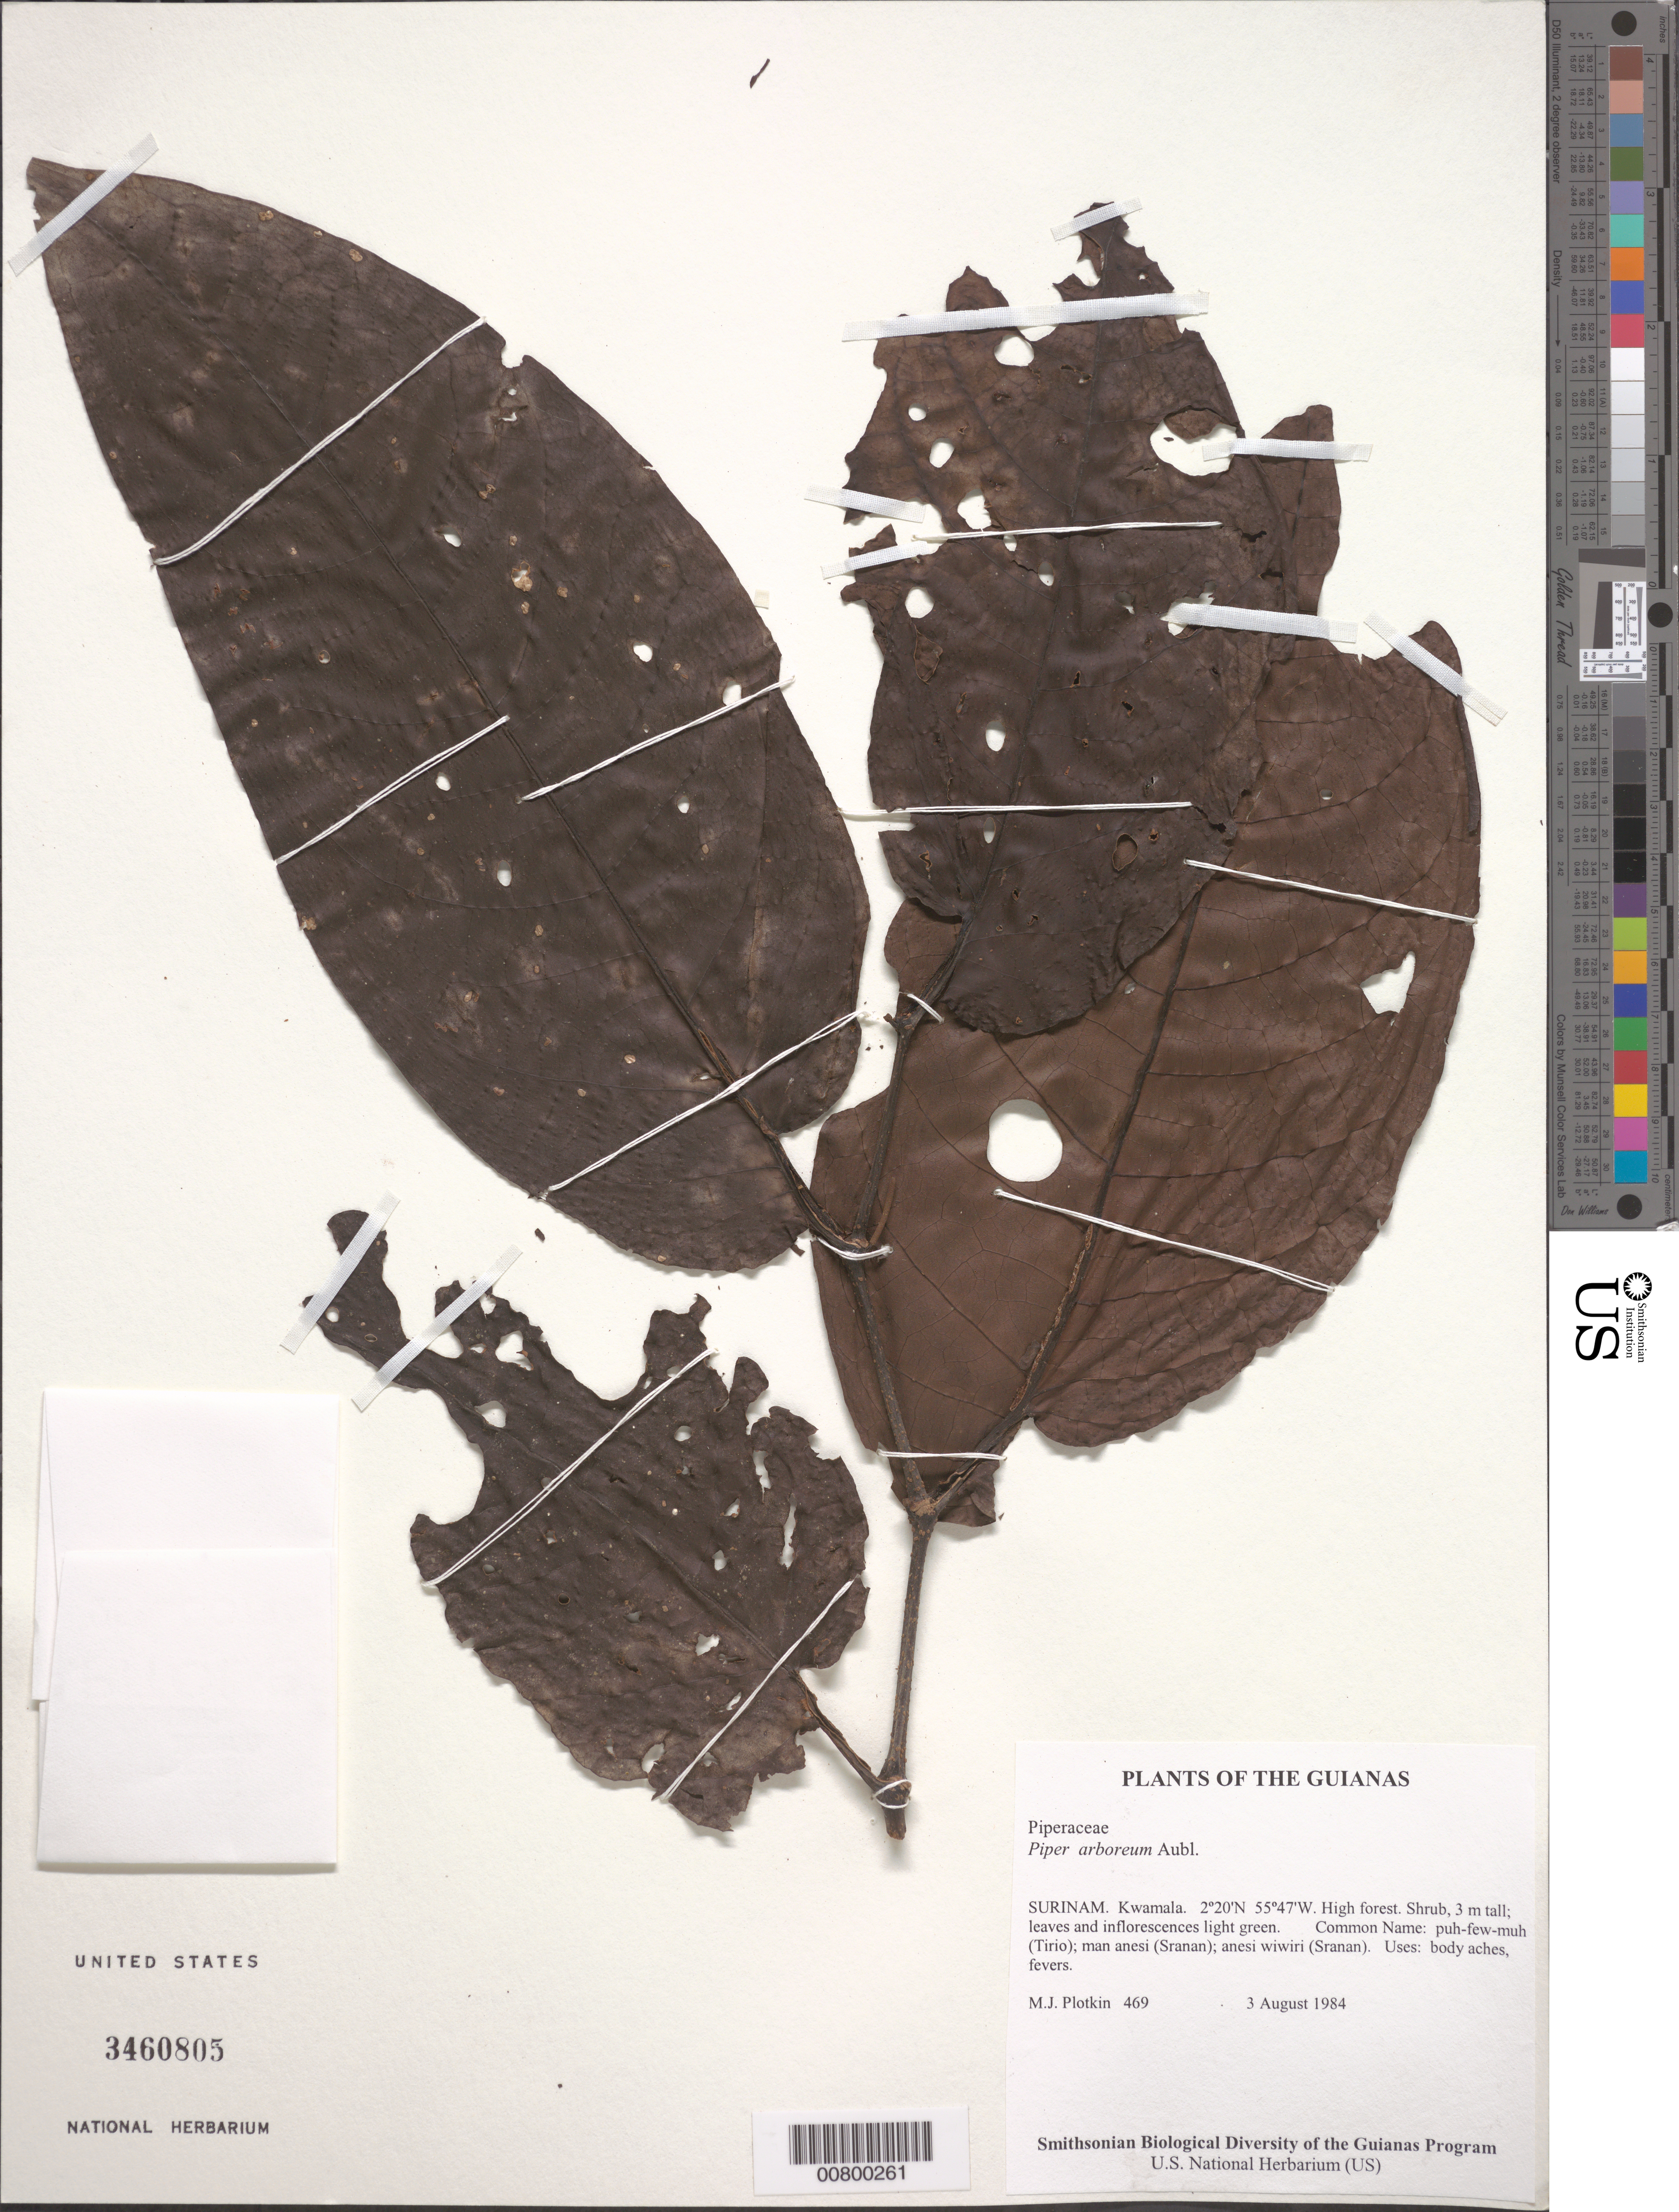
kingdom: Plantae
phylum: Tracheophyta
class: Magnoliopsida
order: Piperales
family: Piperaceae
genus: Piper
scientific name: Piper arboreum var. arboreum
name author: Aubl.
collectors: M. Plotkin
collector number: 469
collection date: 1984-08-03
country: Suriname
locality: The Guianas. Kwamala.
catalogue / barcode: US 3460805